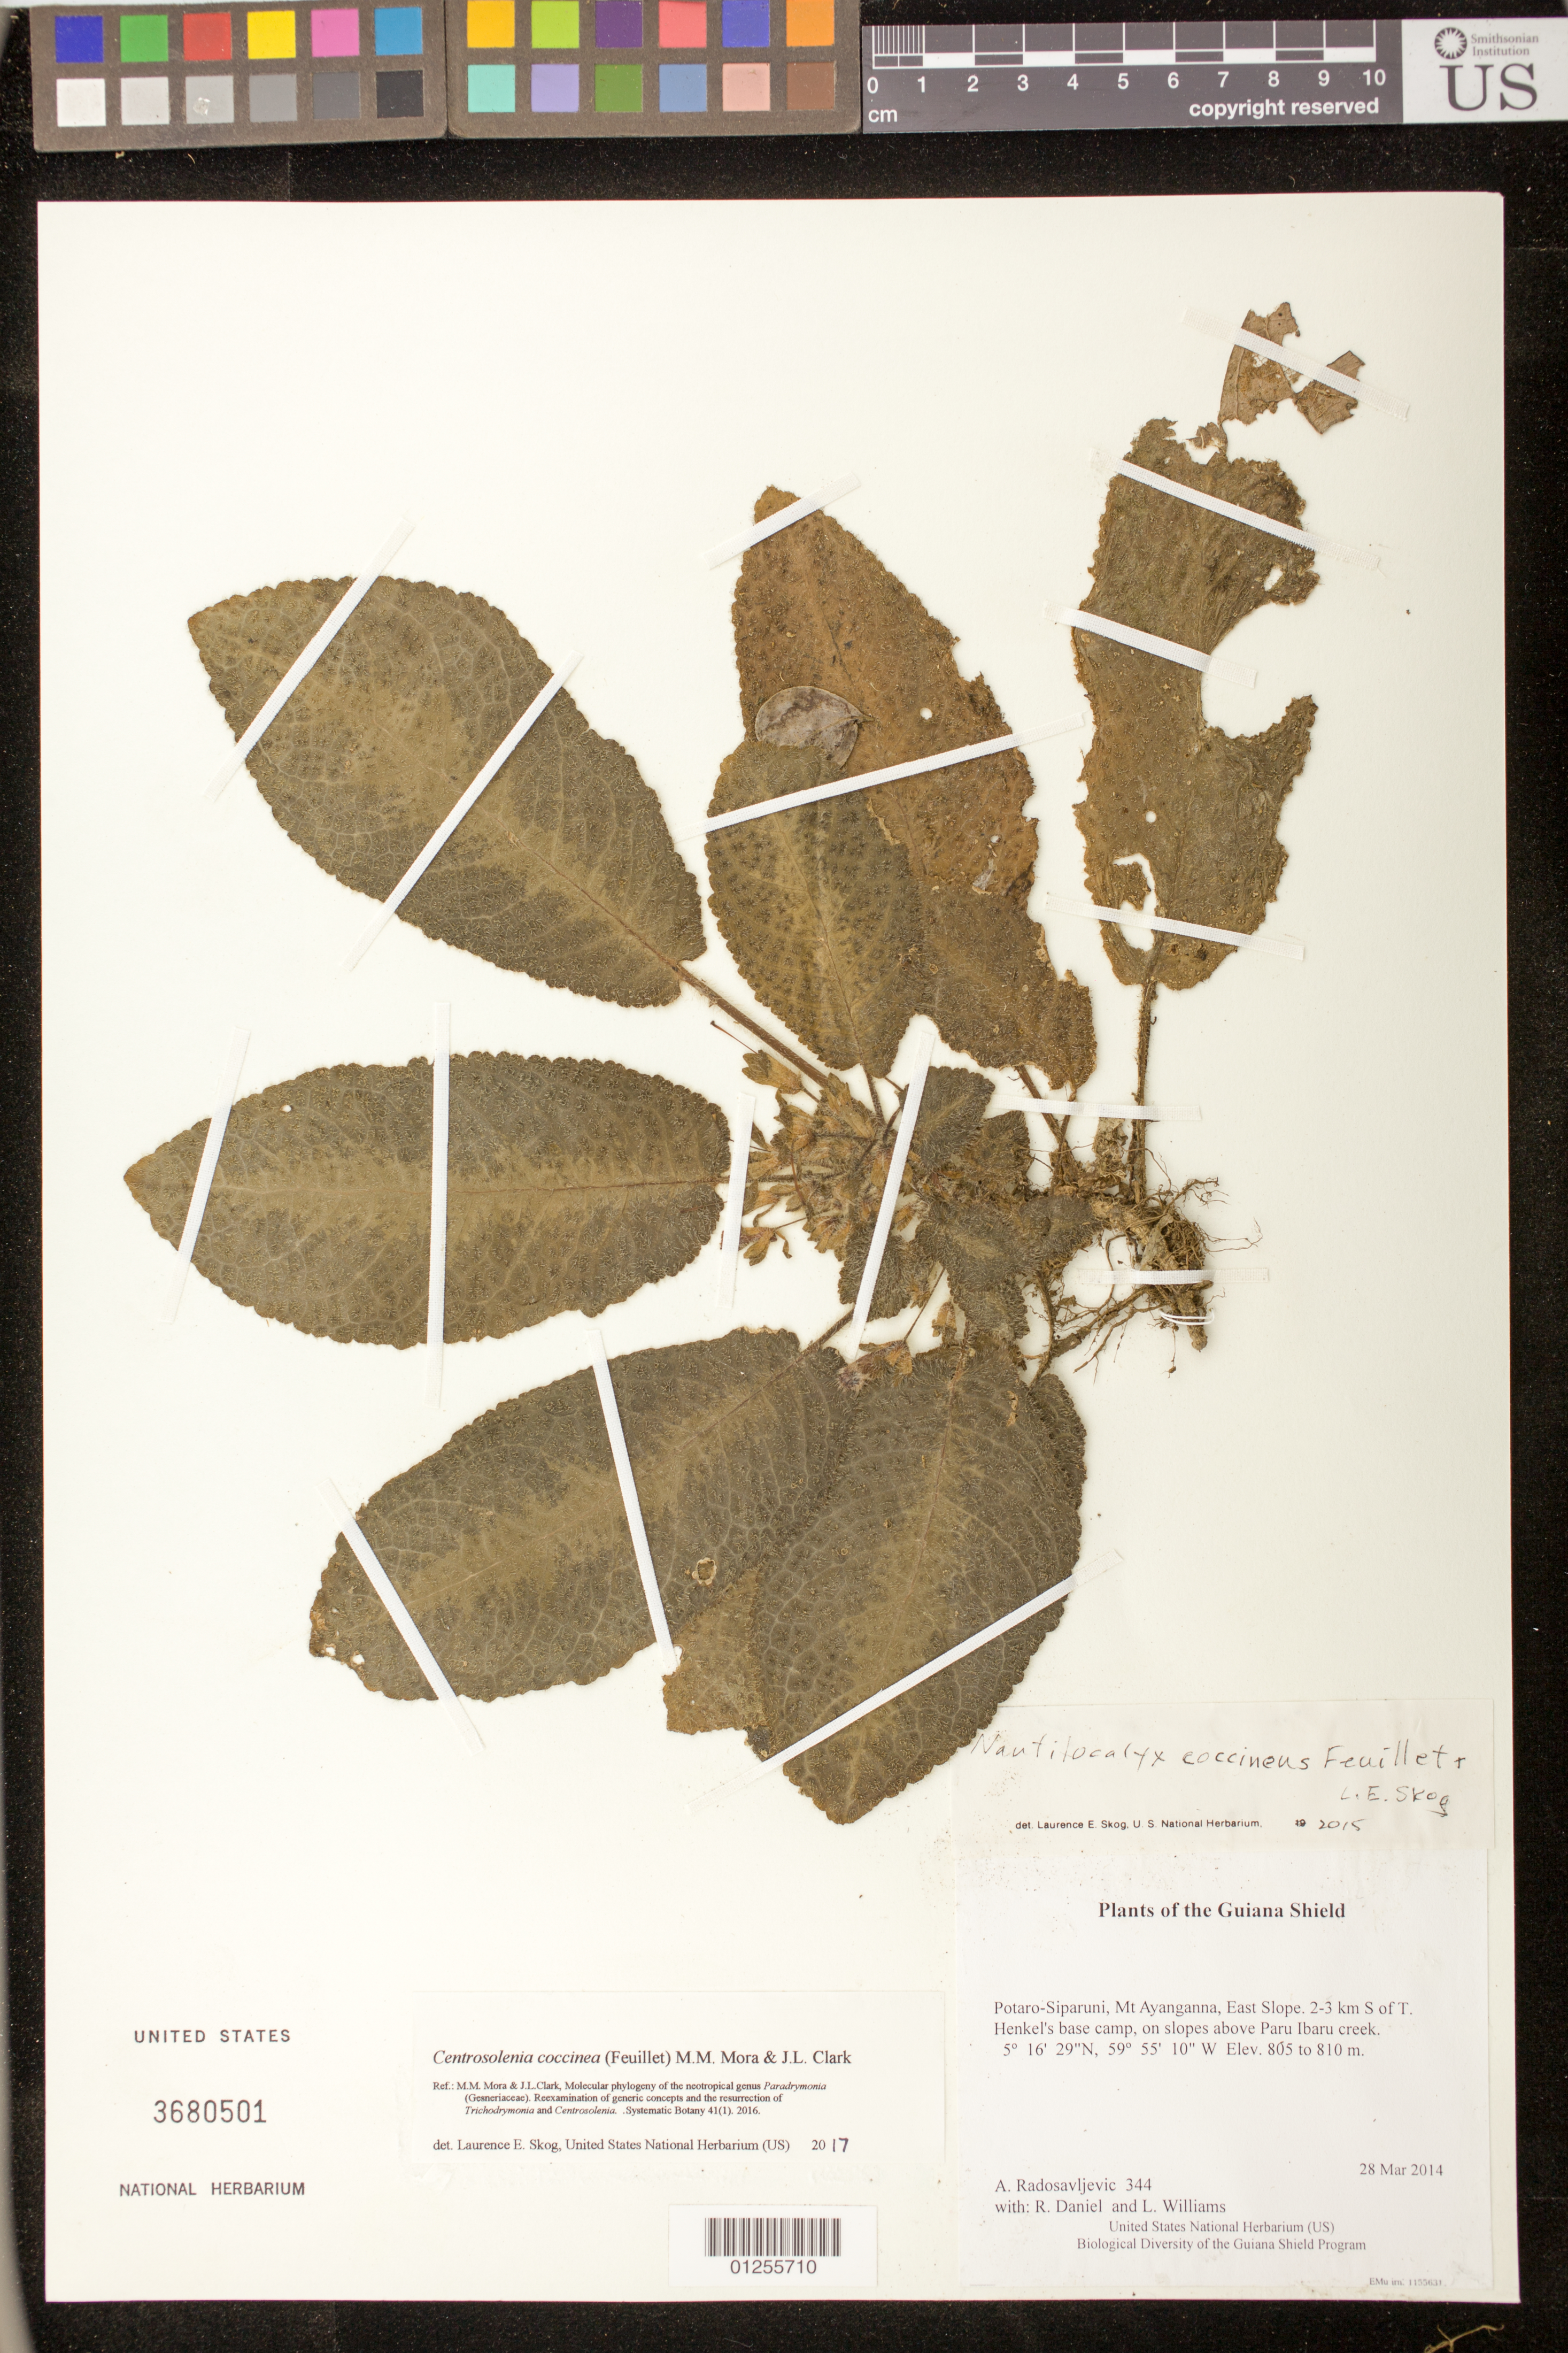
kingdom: Plantae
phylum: Tracheophyta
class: Magnoliopsida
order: Lamiales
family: Gesneriaceae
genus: Centrosolenia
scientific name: Centrosolenia coccinea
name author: (Feuillet) M.M. Mora & J.L. Clark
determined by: Skog, Laurence E.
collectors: A. Radosavljevic, R. Daniel & L. Williams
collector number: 344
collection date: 2014-03-28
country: Guyana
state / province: Potaro-Siparuni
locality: Mt Ayanganna, East Slope. 2-3 km S of T. Henkel's base camp, on slopes above Paru Ibaru creek.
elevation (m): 805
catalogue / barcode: US 3680501